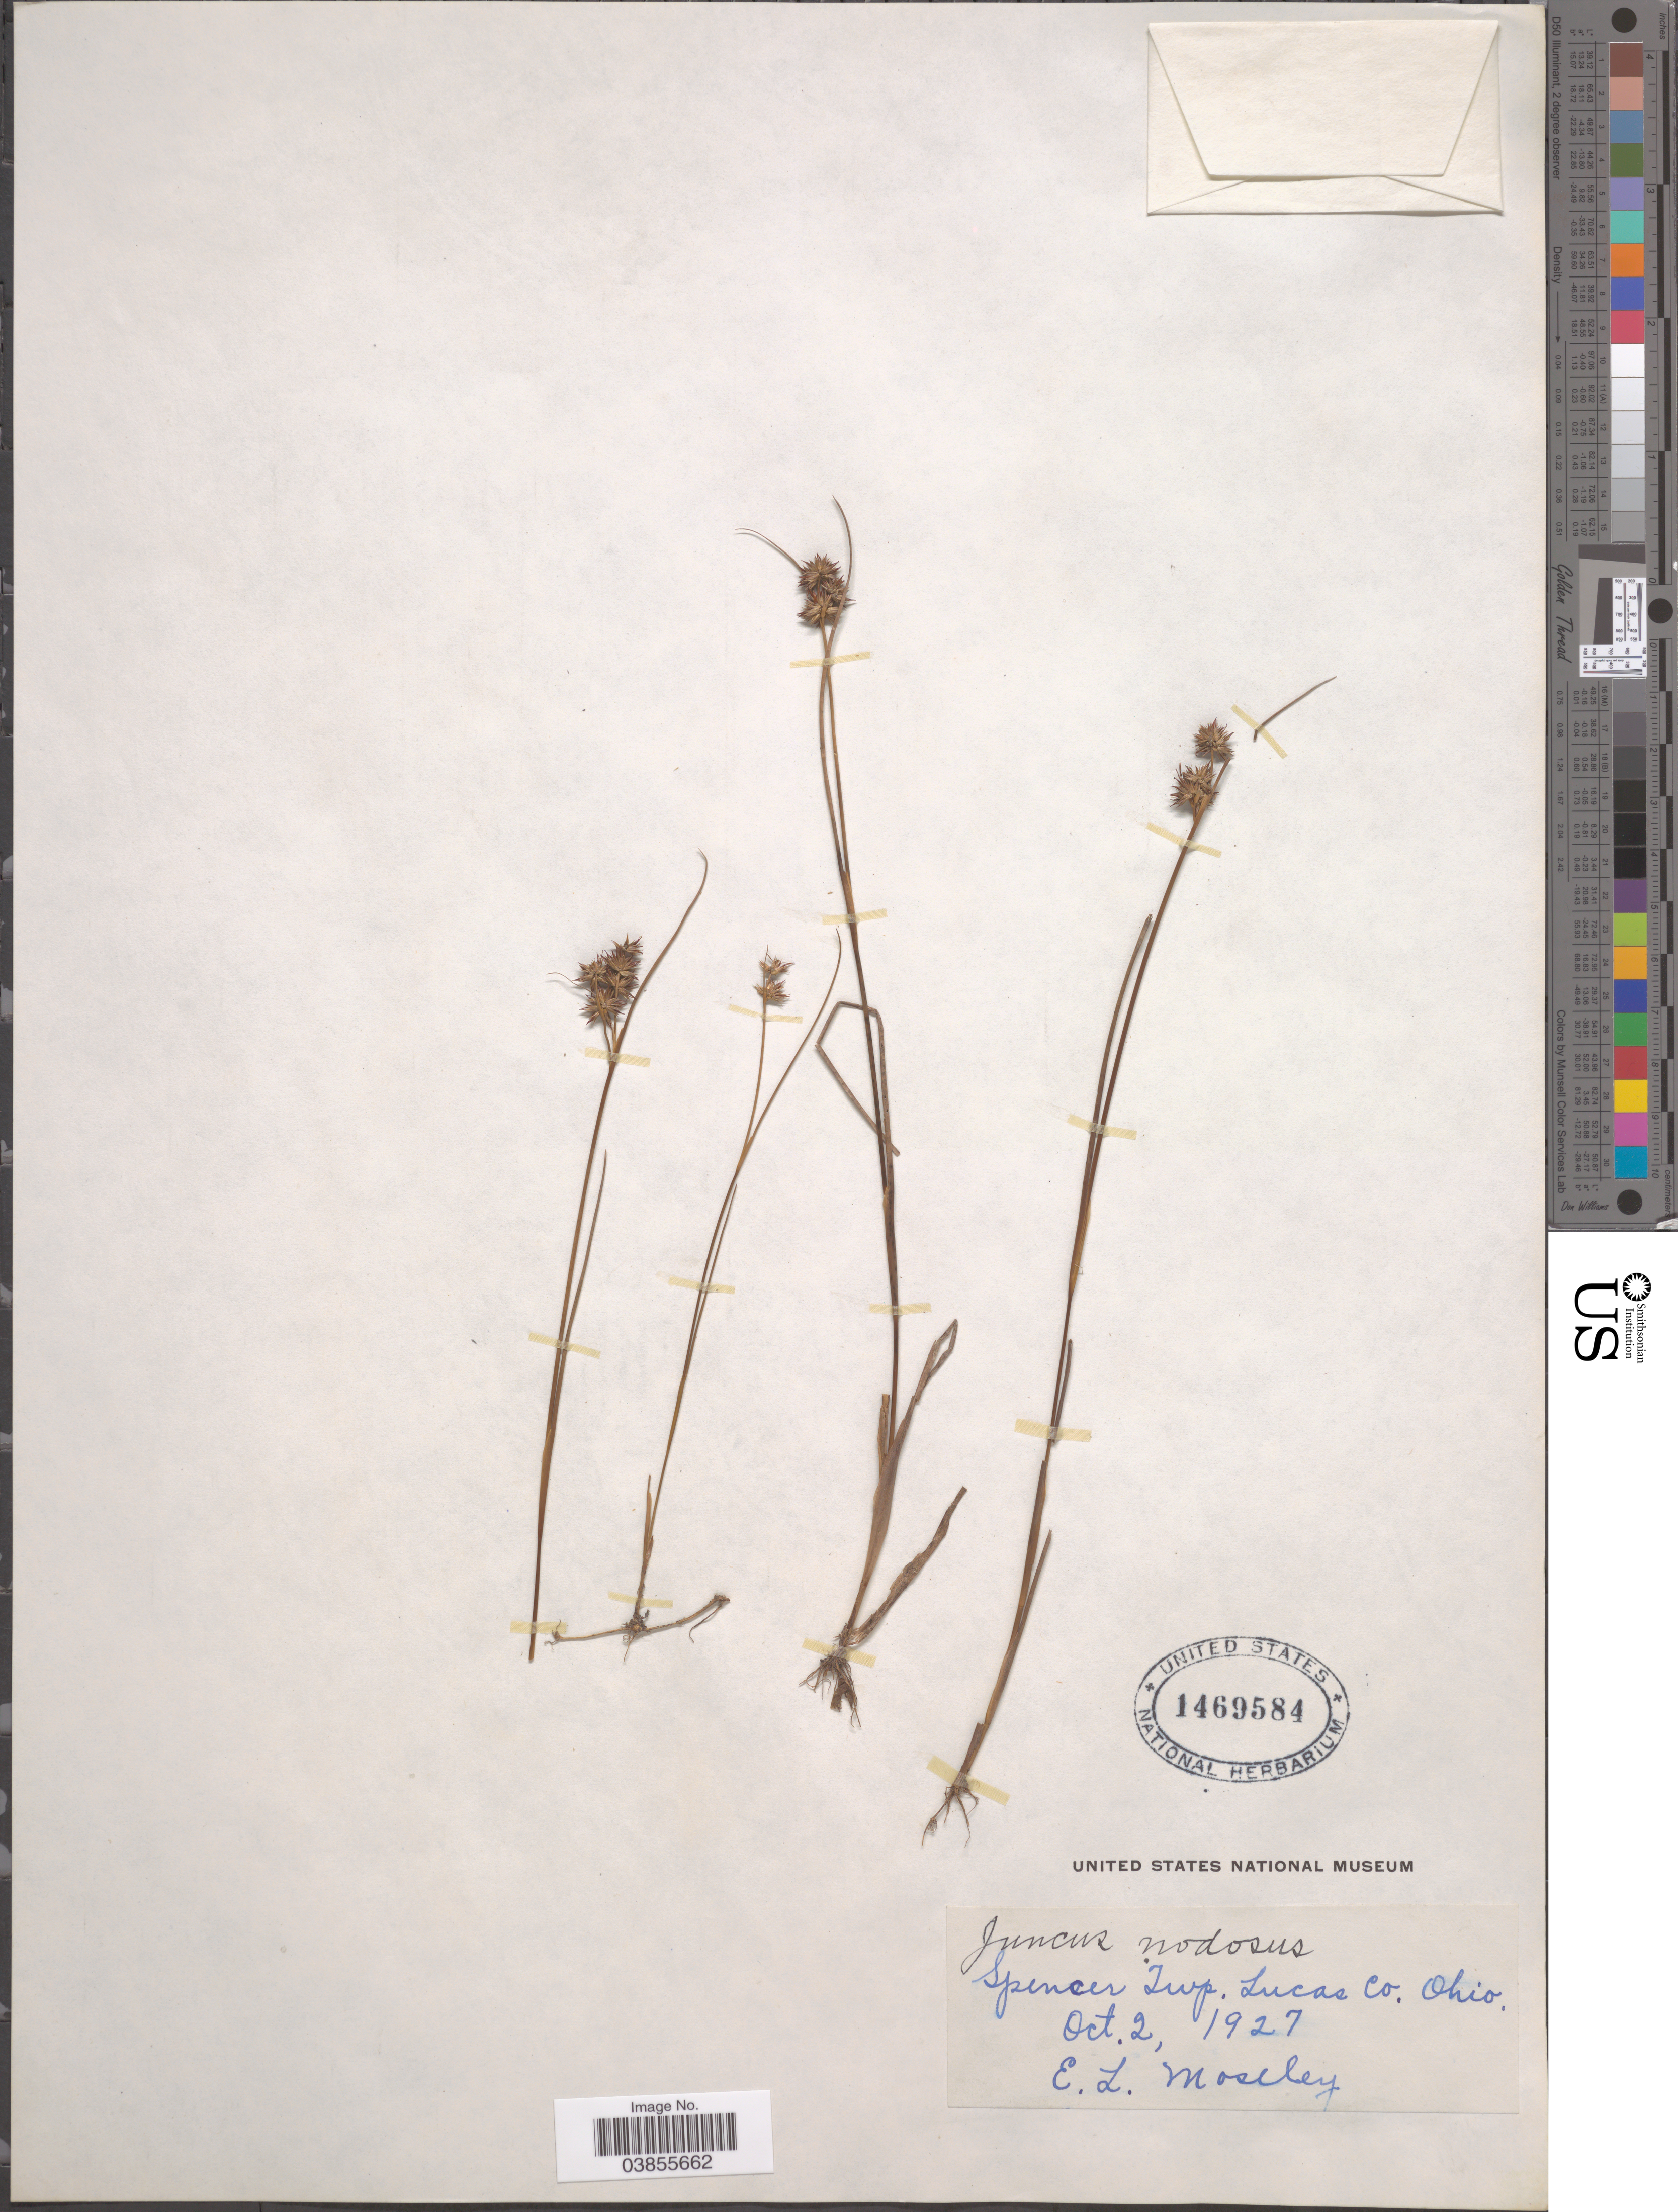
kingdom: Plantae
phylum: Tracheophyta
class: Liliopsida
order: Poales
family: Juncaceae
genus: Juncus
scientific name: Juncus nodosus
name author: L.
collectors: E. Moseley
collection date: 1927-10-02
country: United States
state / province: Ohio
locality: Spencer Twp., Lucas Co.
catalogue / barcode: US 1469584